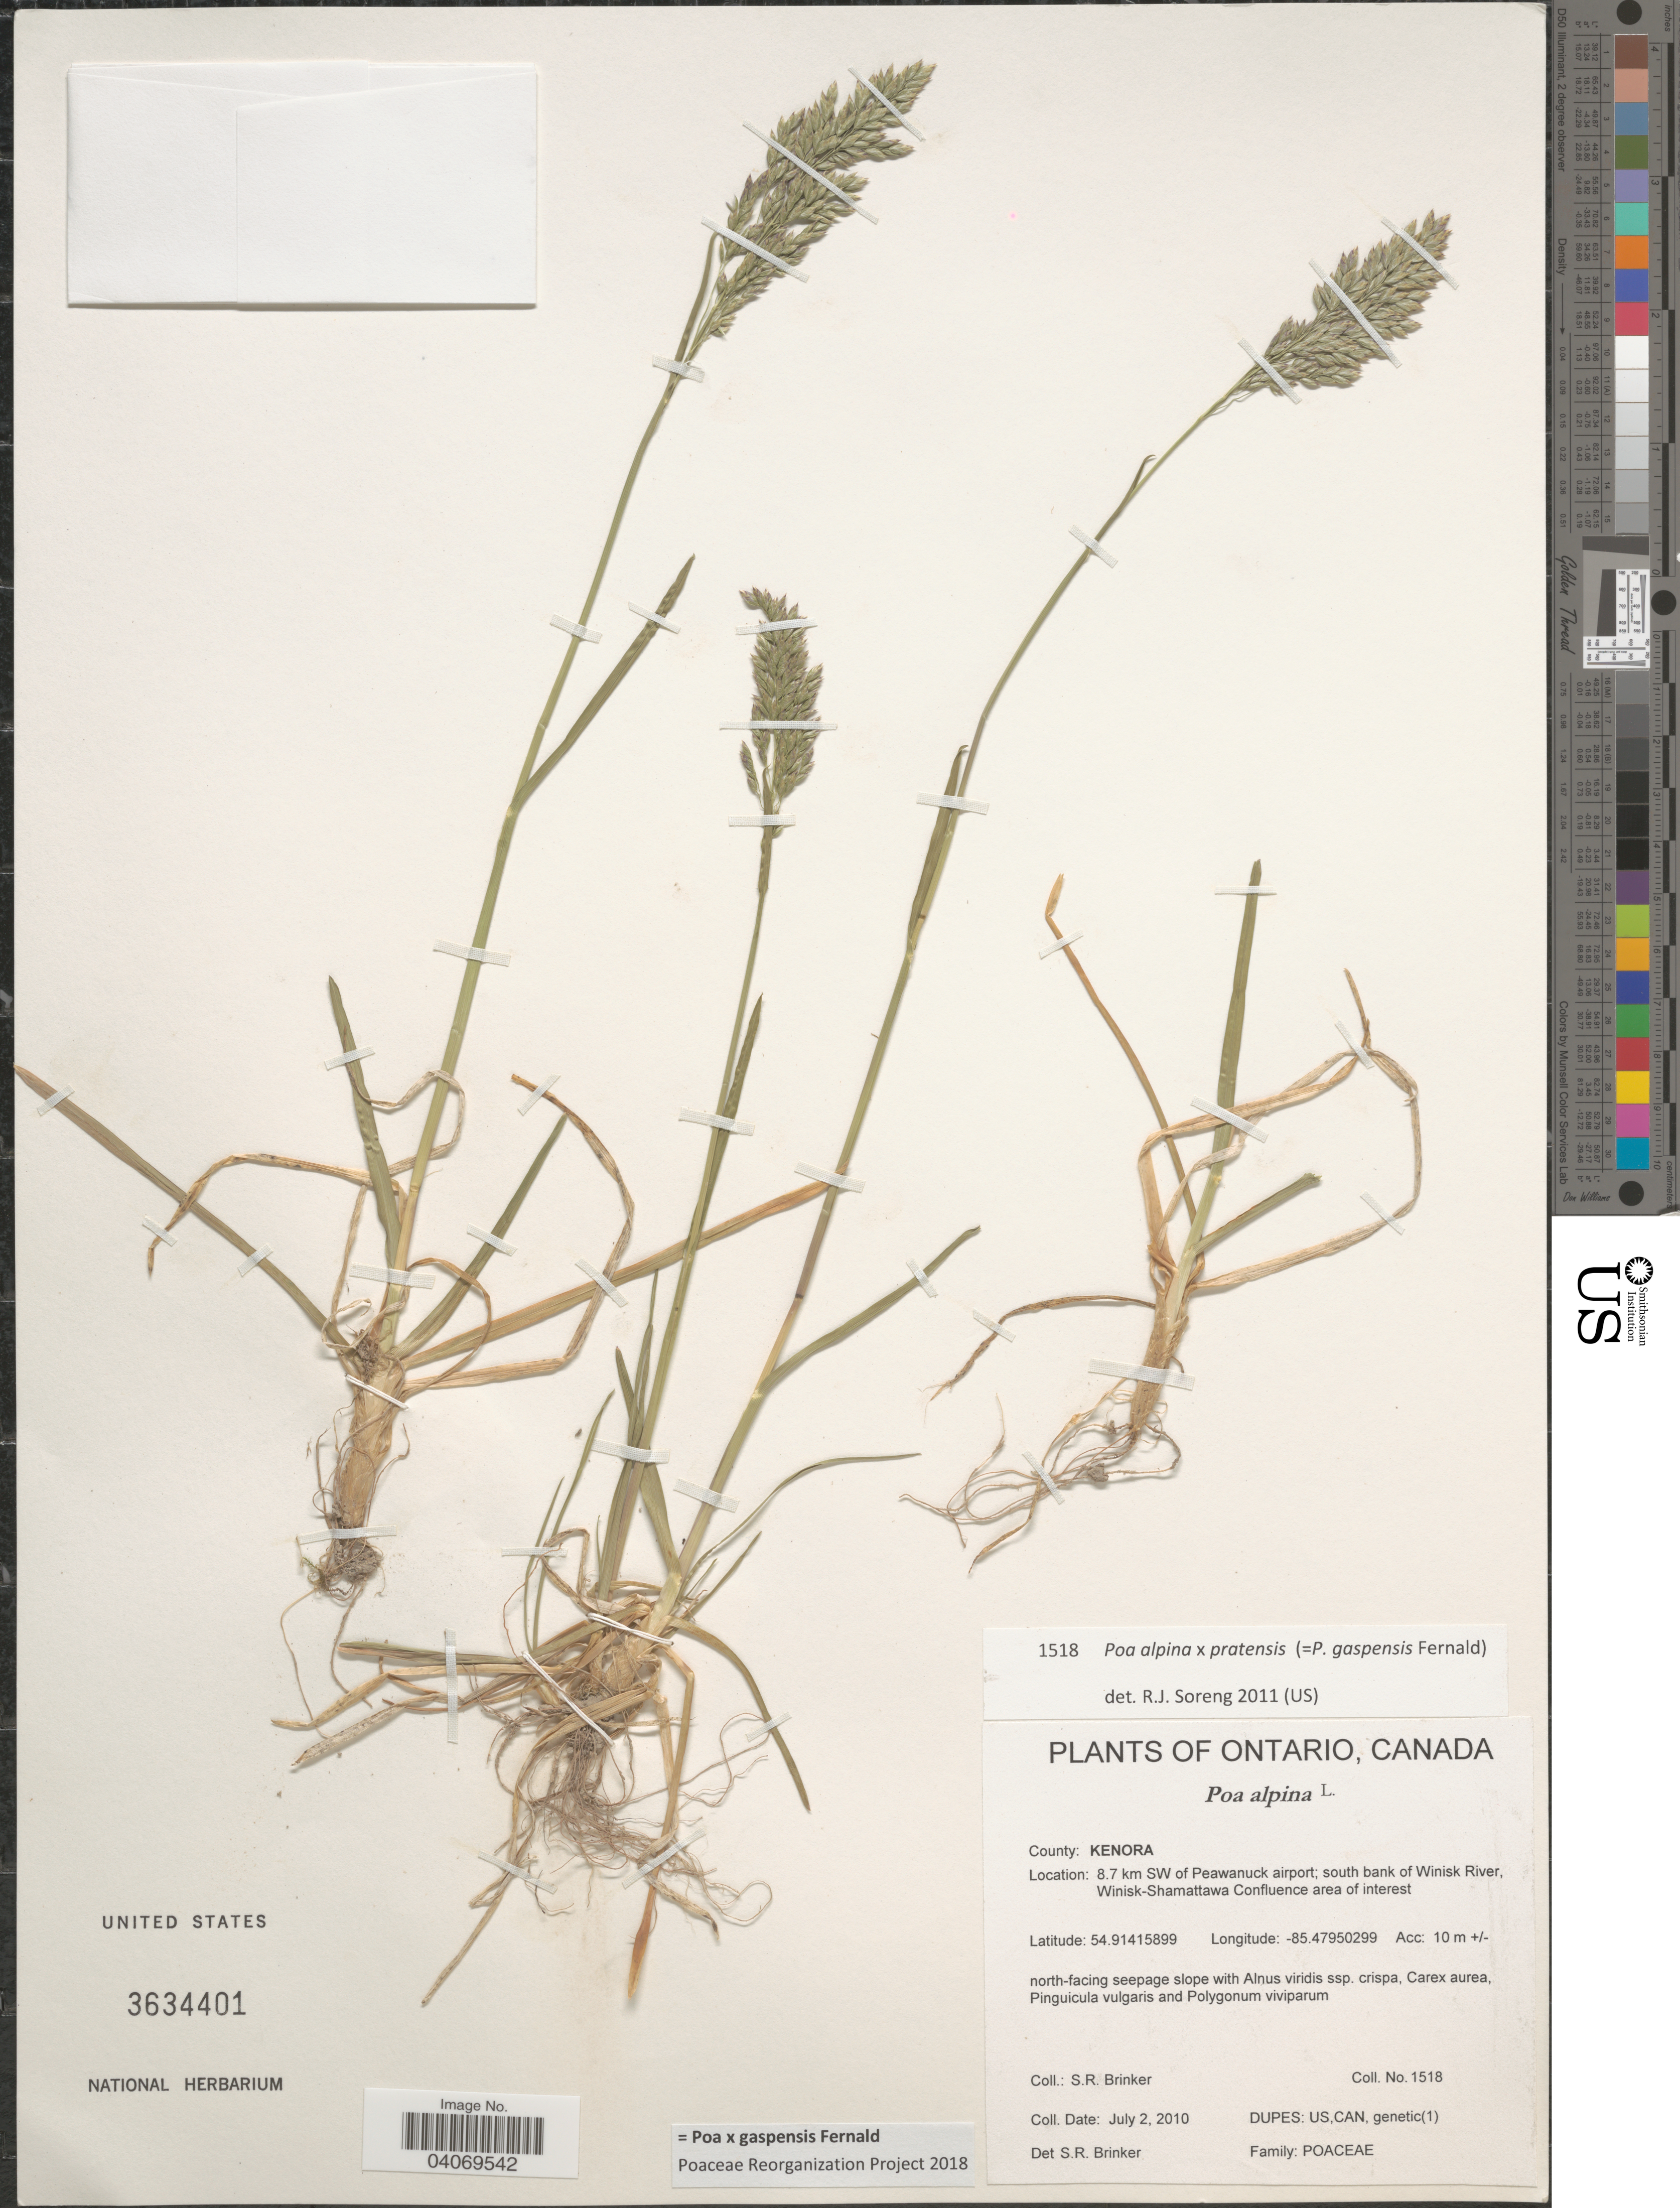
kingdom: Plantae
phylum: Tracheophyta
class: Liliopsida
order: Poales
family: Poaceae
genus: Poa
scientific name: Poa x gaspensis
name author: Fernald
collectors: S. Brinker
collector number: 1518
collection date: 2010-07-02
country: Canada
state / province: Ontario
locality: County: Kenora. 8.7 km SW of Peawanuck airport; south bank of Winisk river, Winisk-Shamattawa Confluence area of interest. North-facing seepage slope.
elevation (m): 10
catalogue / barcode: US 3634401